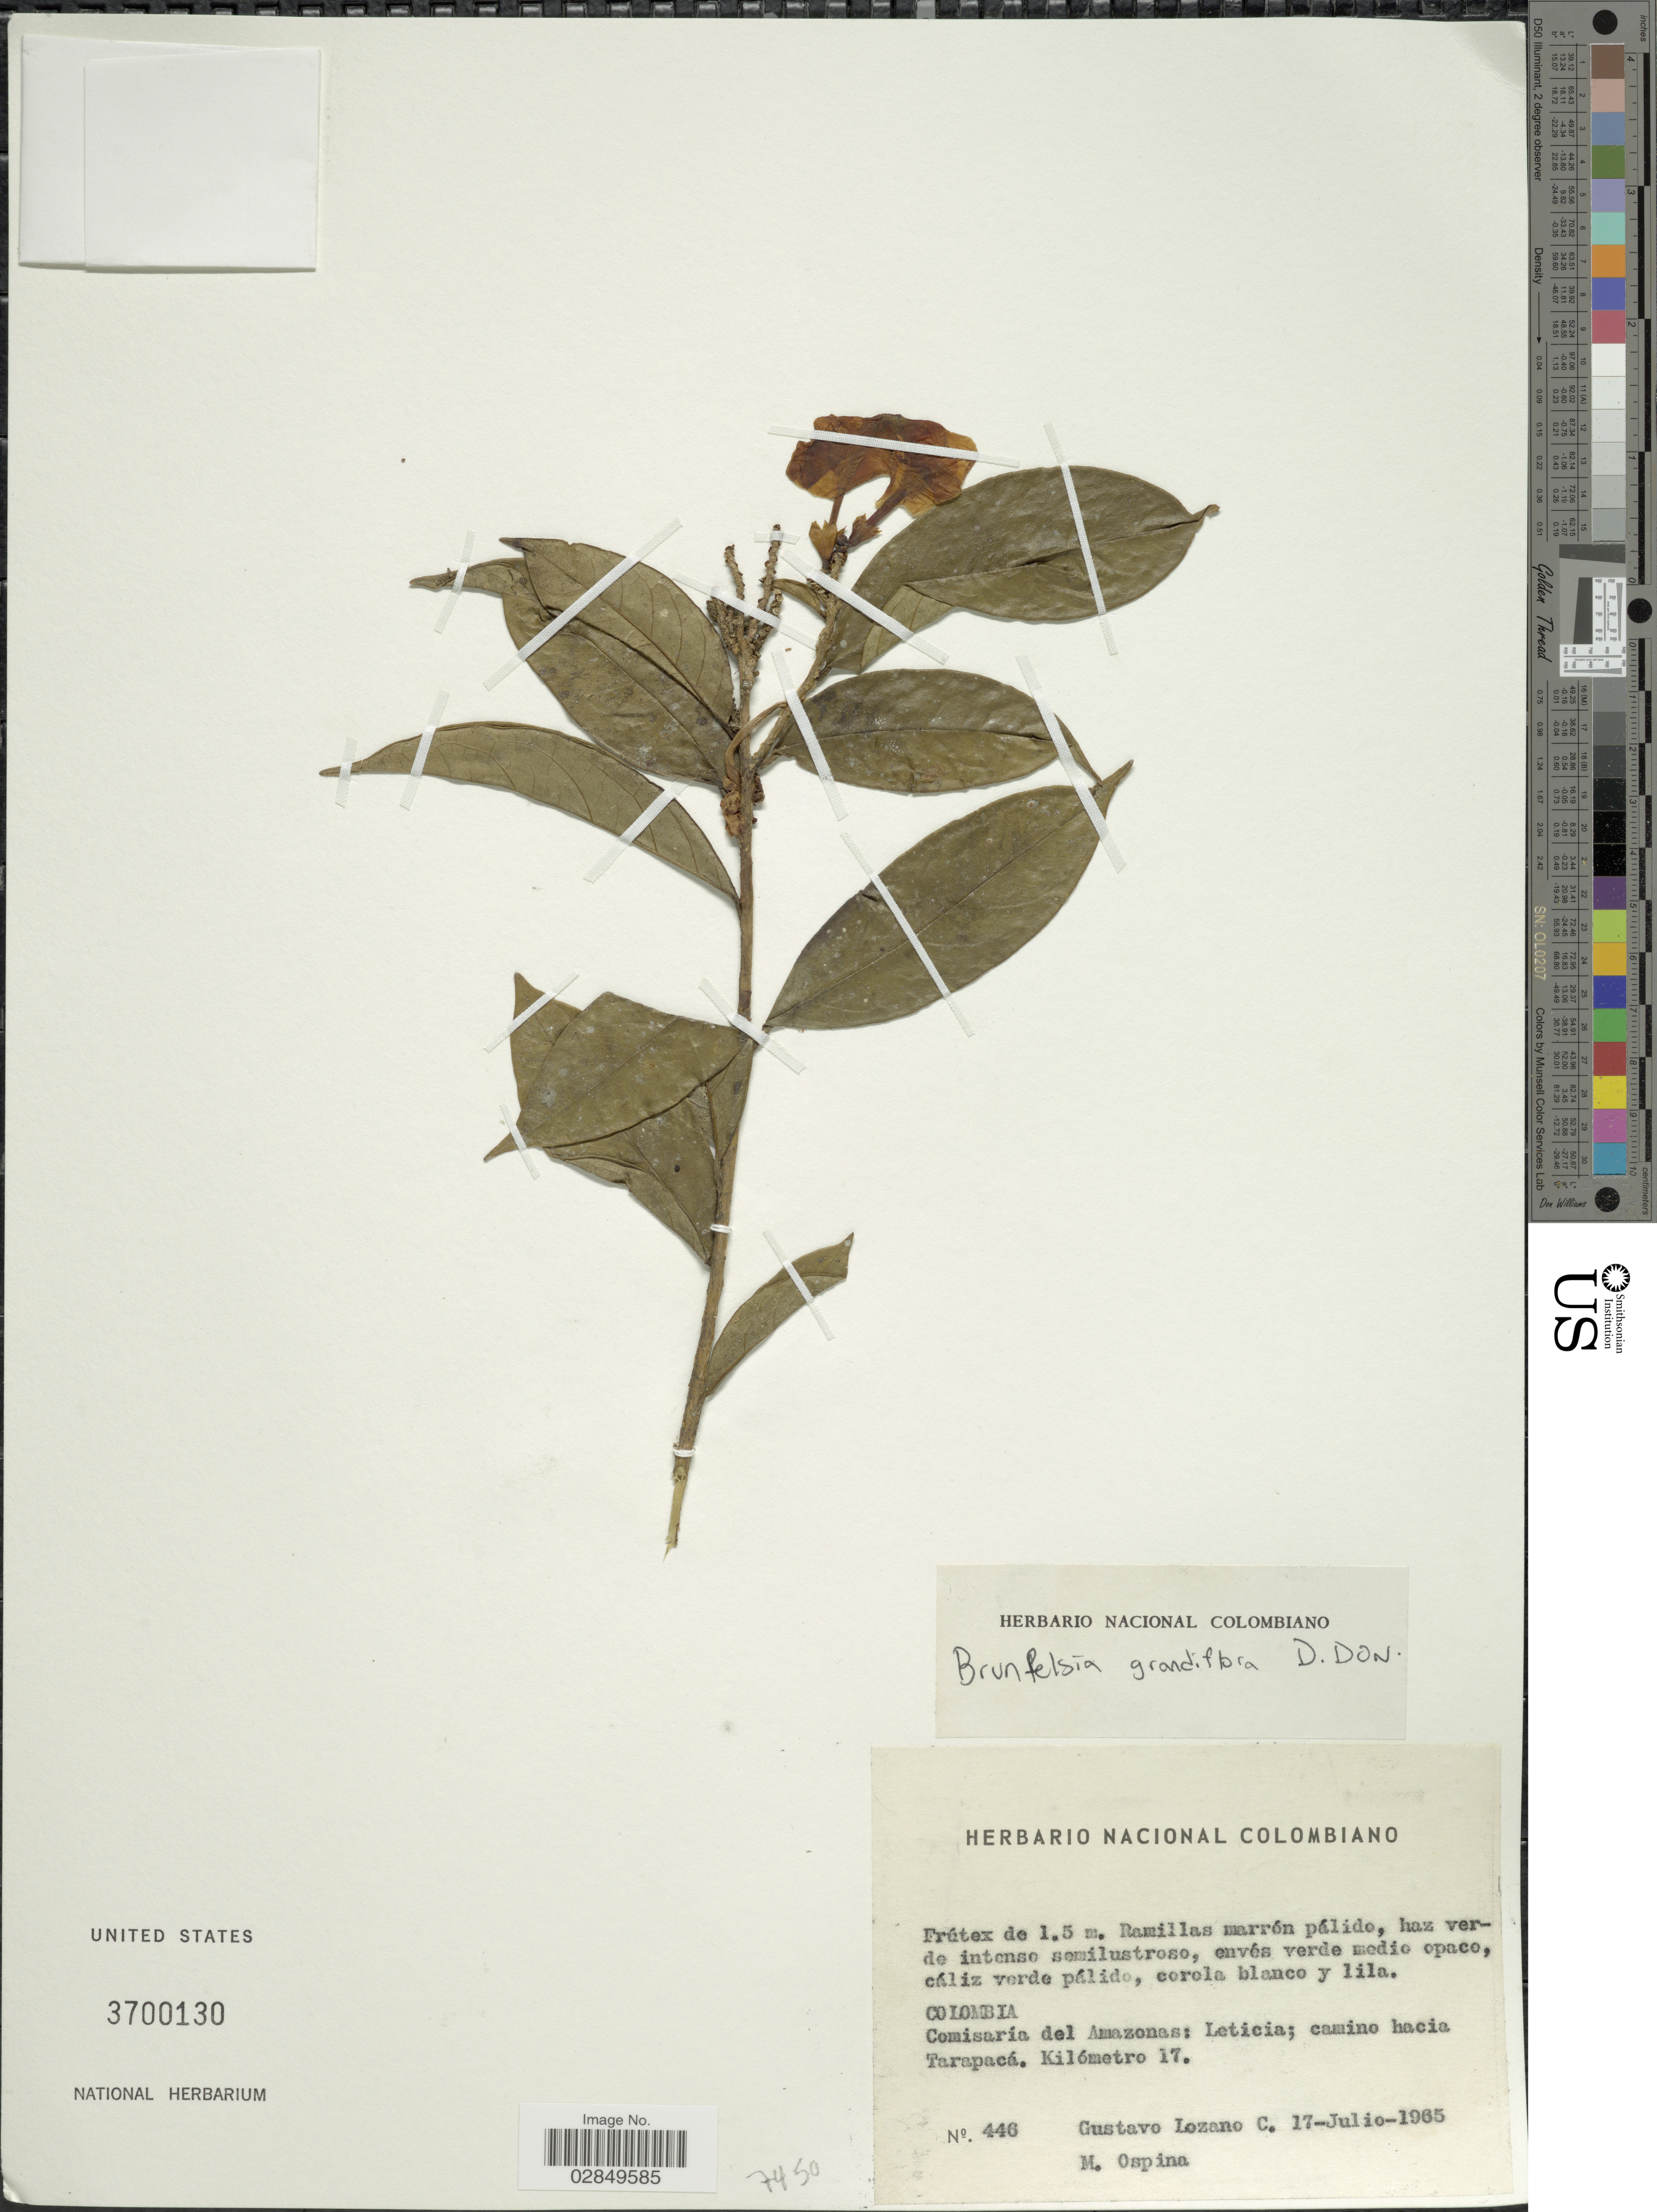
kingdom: Plantae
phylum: Tracheophyta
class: Magnoliopsida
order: Solanales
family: Solanaceae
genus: Brunfelsia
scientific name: Brunfelsia grandiflora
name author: D. Don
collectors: G. Lozano-Contreras & M. Ospina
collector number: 446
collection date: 1965-07-17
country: Colombia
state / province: Amazônas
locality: Comisaría del Amazonas, Leticia, camino hacia Tarapacá, Kilómetro 17.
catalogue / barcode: US 3700130